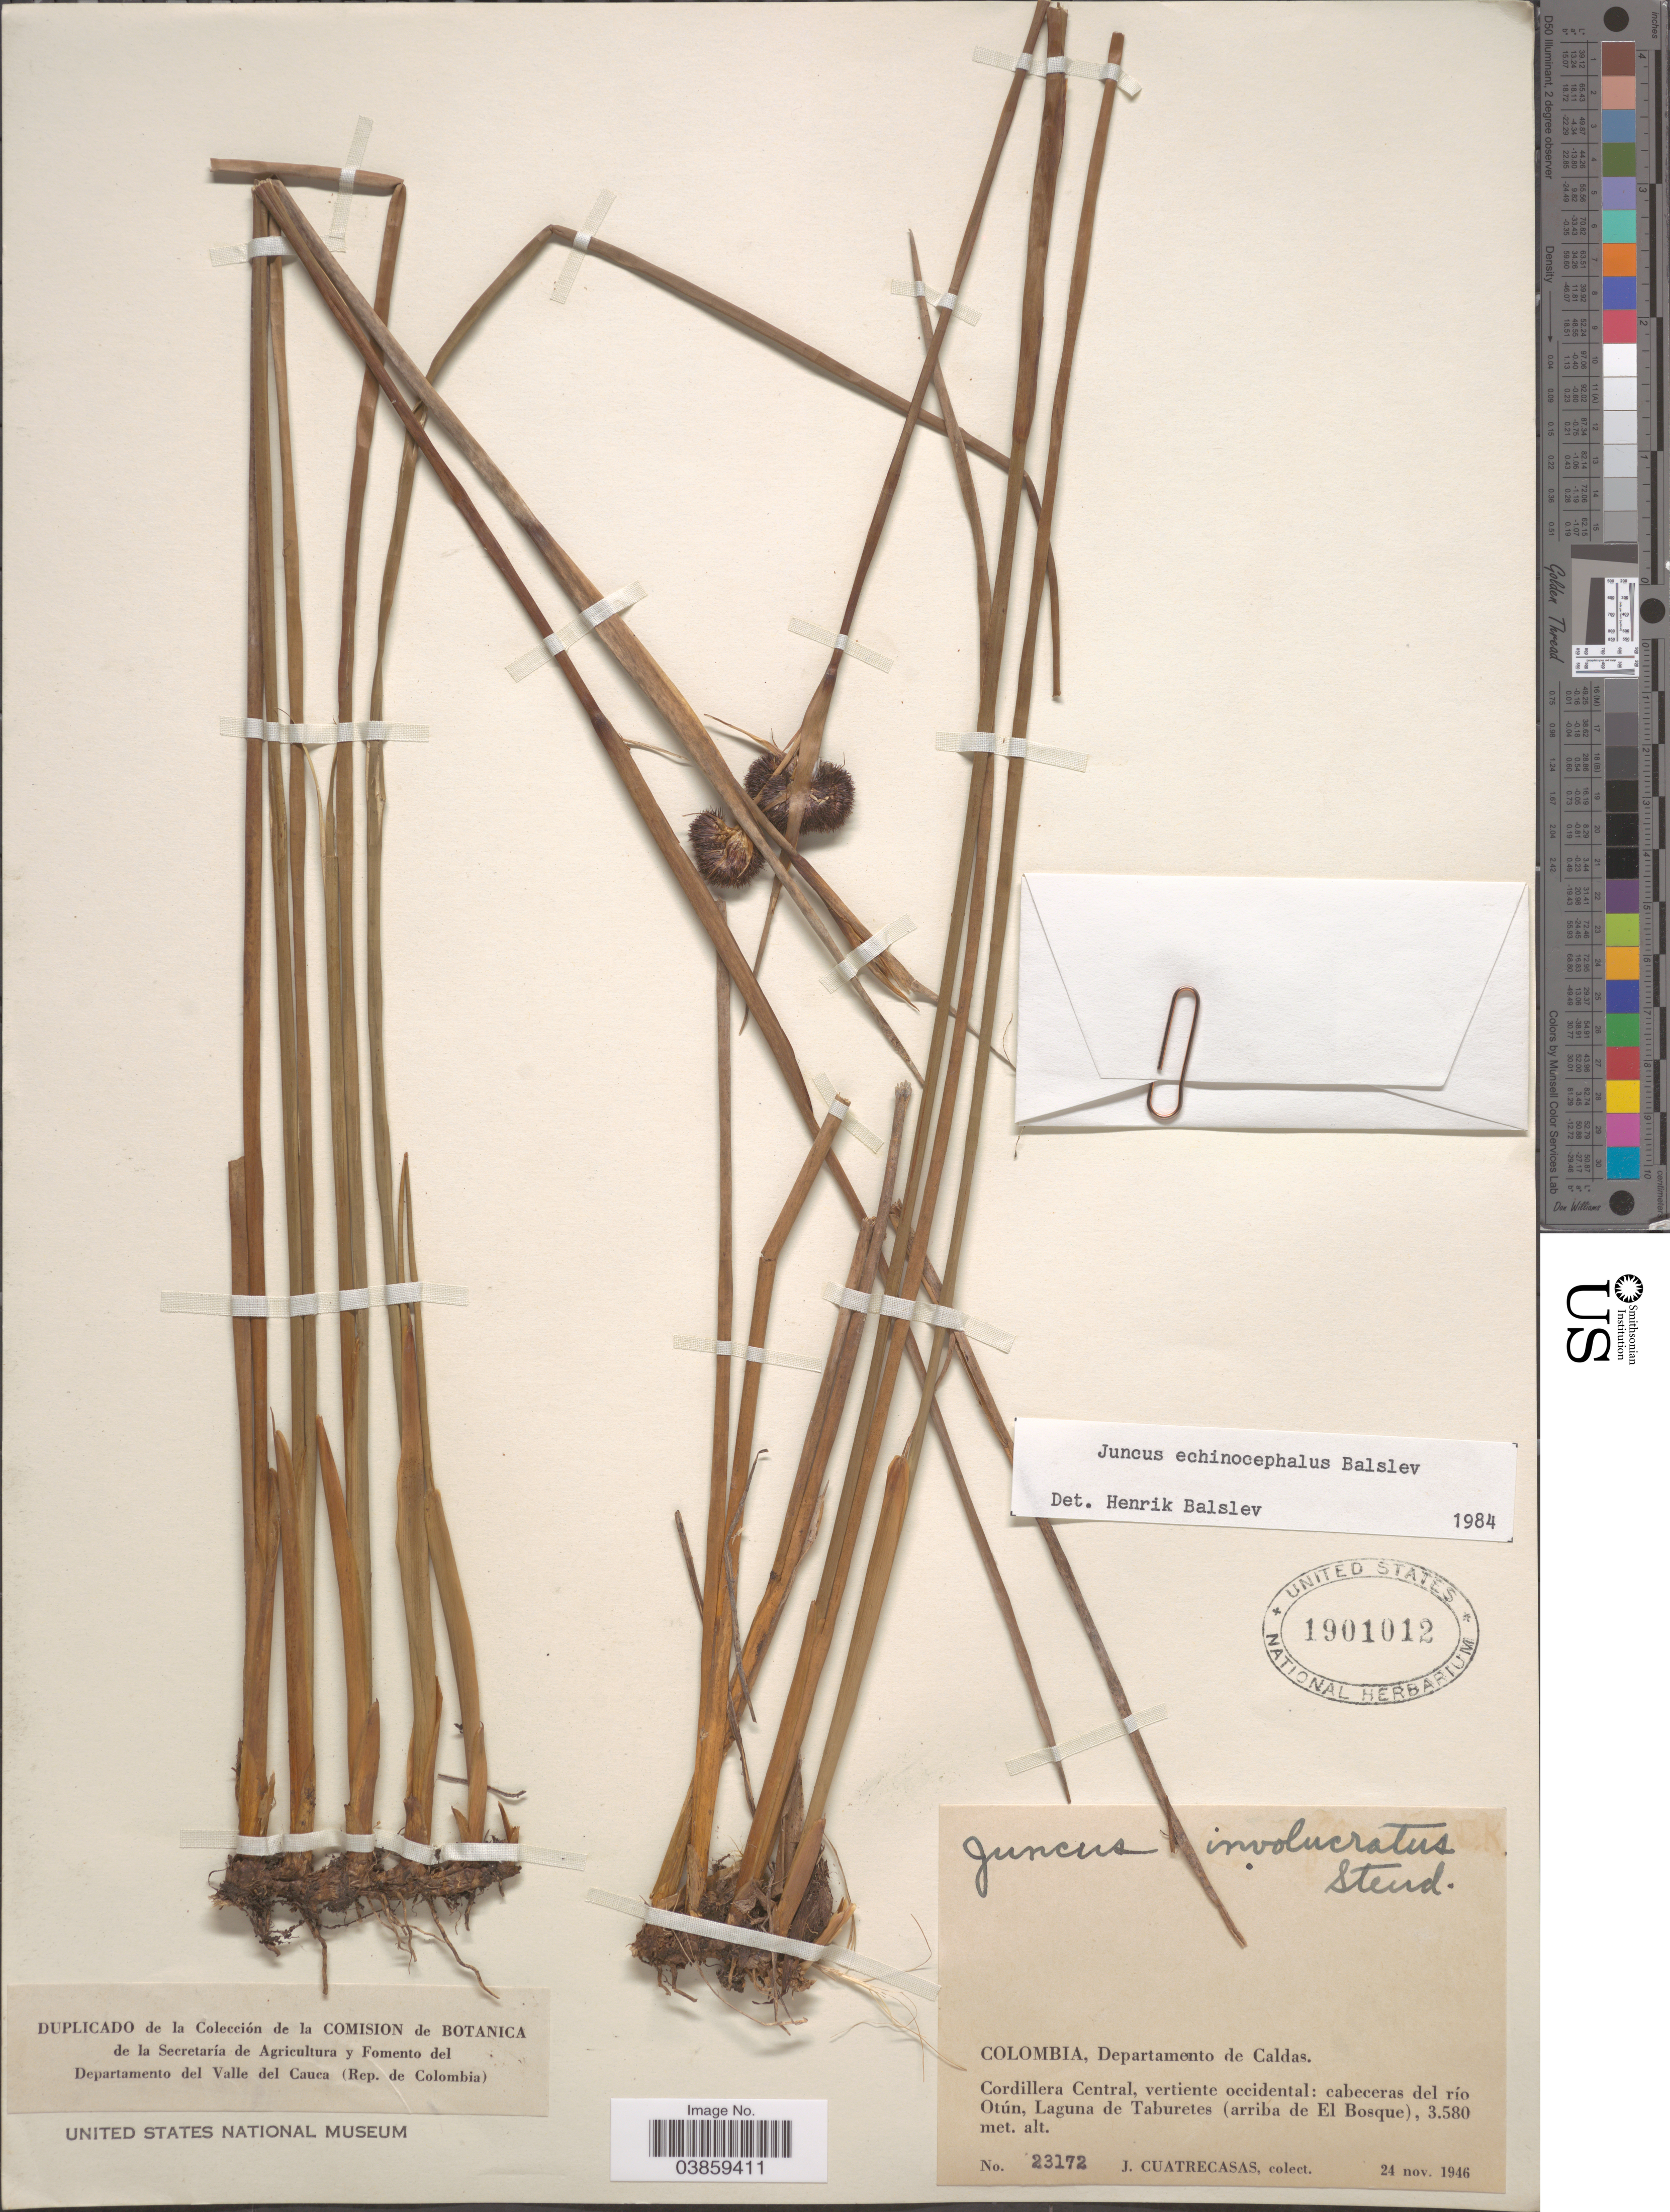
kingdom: Plantae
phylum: Tracheophyta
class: Liliopsida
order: Poales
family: Juncaceae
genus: Juncus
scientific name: Juncus echinocephalus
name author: Balslev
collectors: J. Cuatrecasas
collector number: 23172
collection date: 1946-11-24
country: Colombia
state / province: Caldas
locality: Departamento de Caldas. Cordillera Central, vertiente occidental: cabeceras del río Otún, Laguna de Taburetes (arriba de El Bosque).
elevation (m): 3580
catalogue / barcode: US 1901012